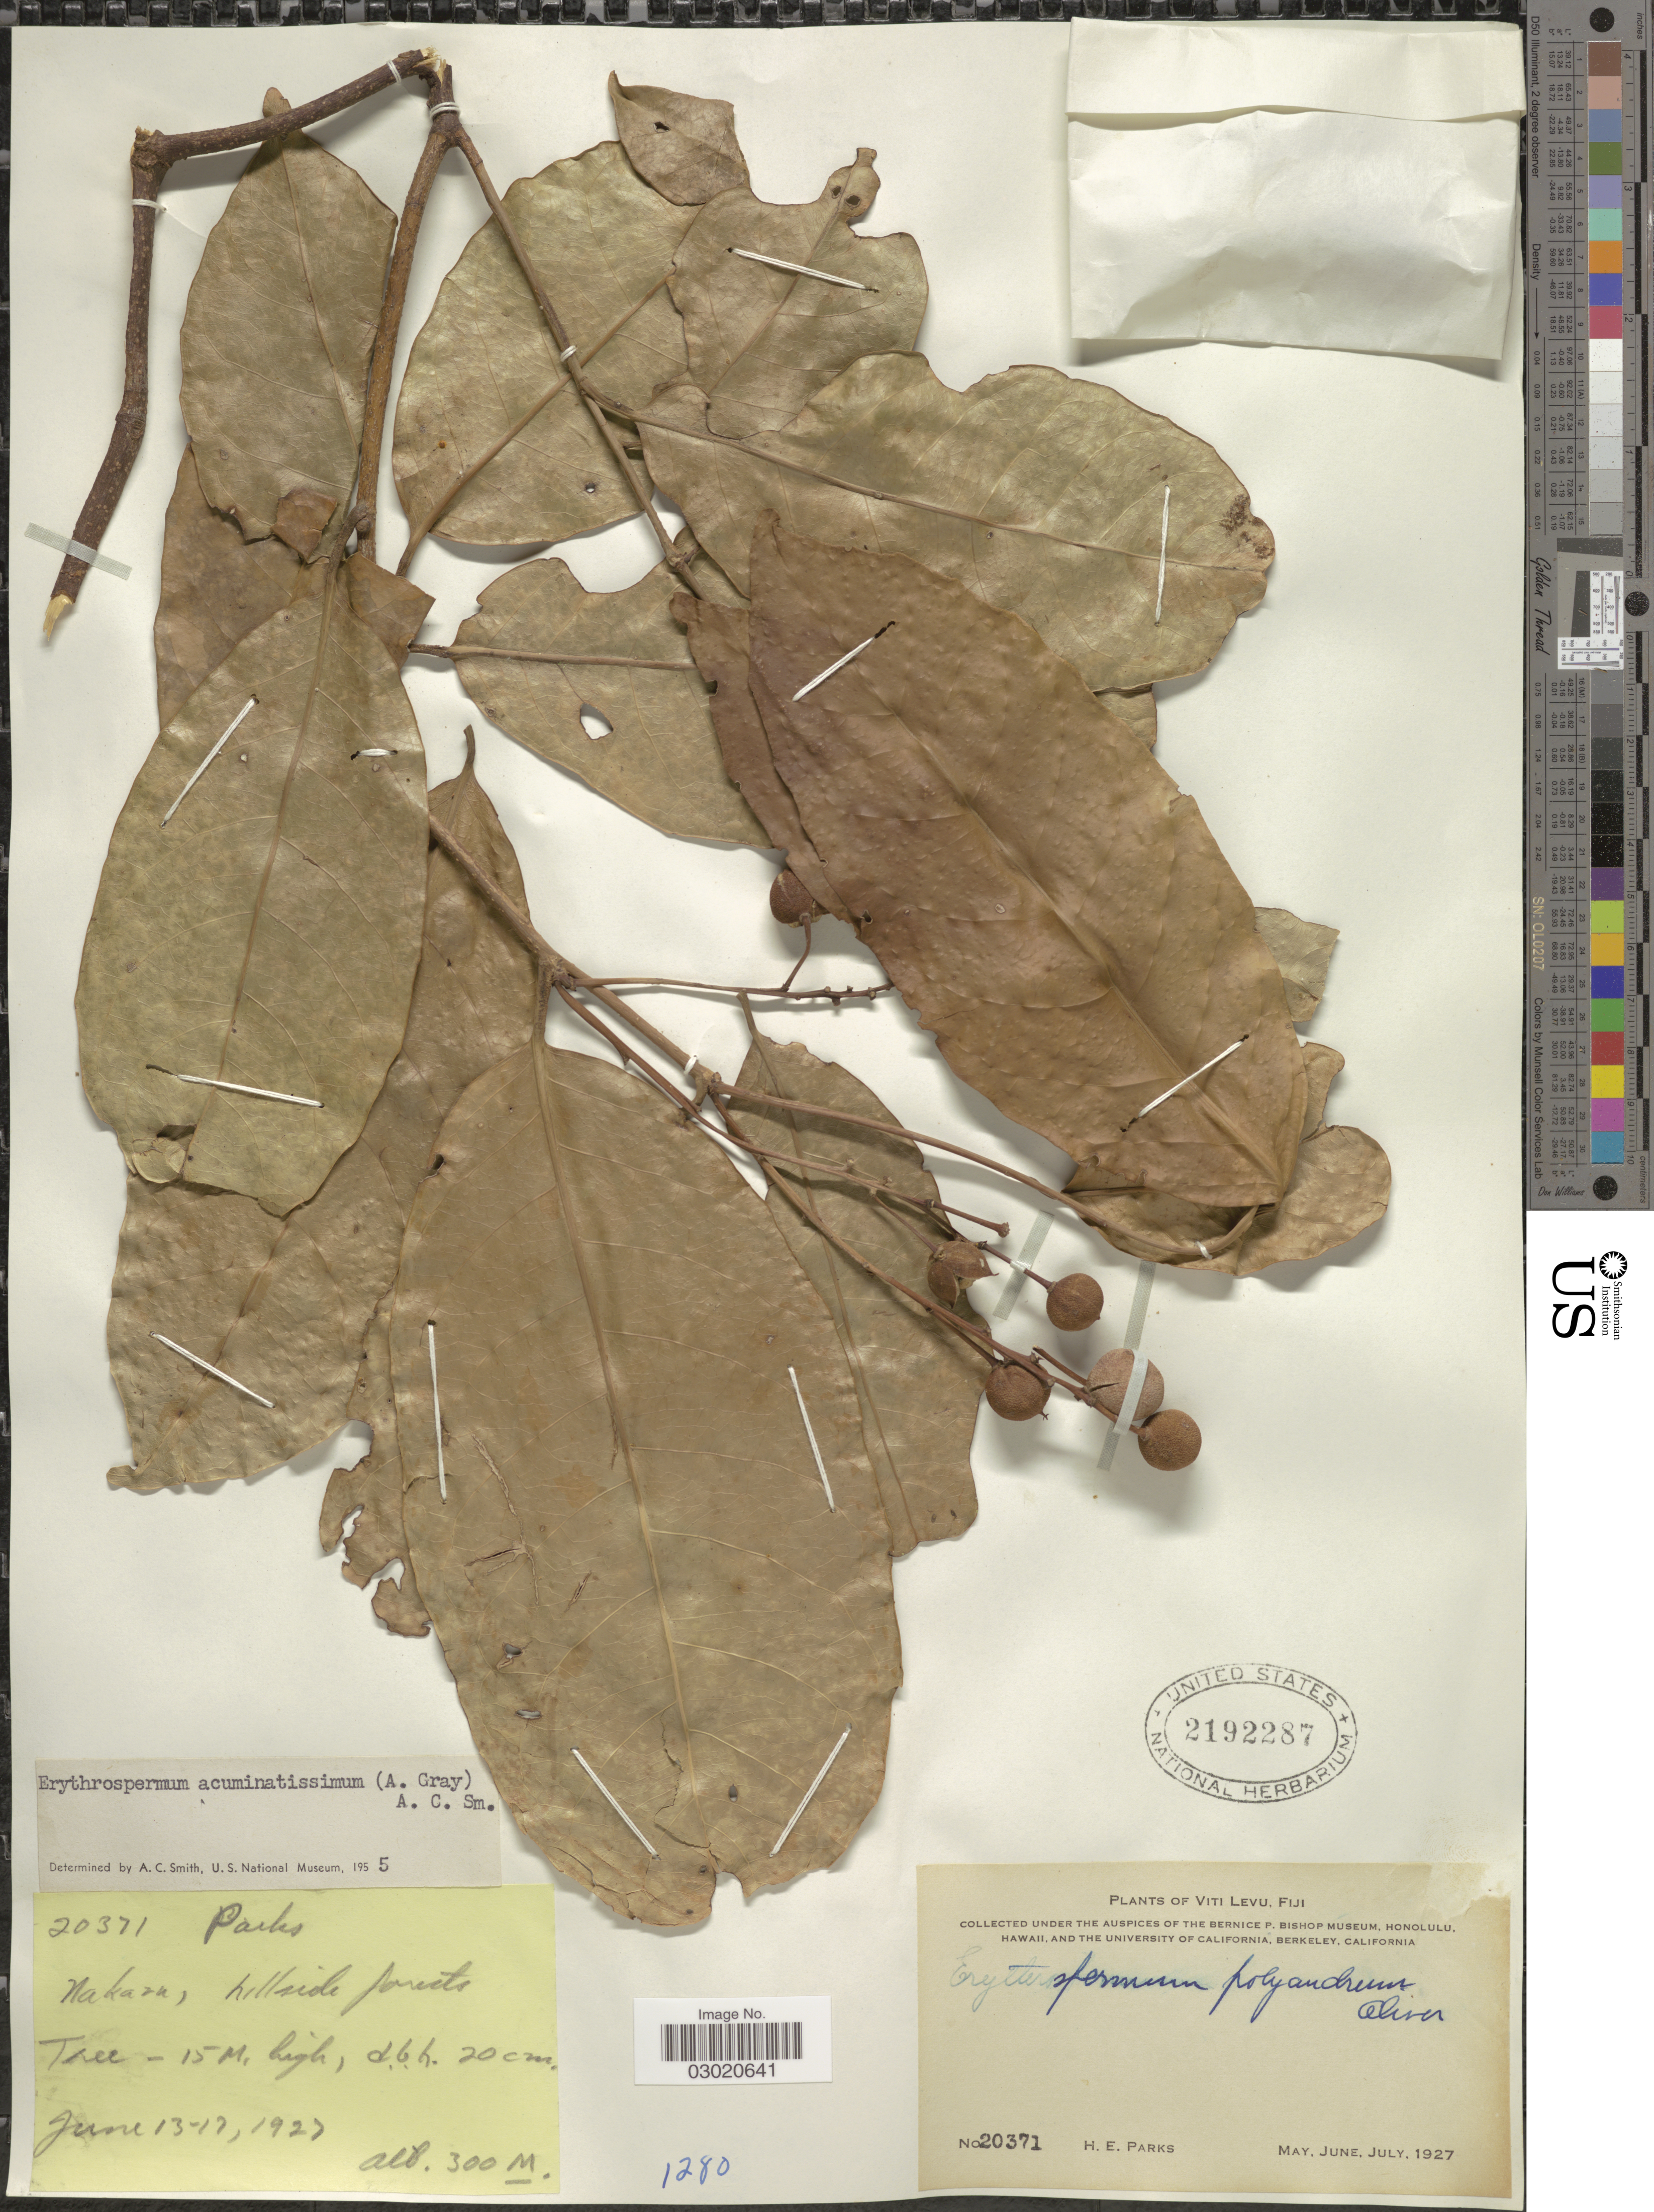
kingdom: Plantae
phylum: Tracheophyta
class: Magnoliopsida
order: Malpighiales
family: Achariaceae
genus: Erythrospermum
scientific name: Erythrospermum acuminatissimum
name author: (A. Gray) A.C. Sm.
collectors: H. E. Parks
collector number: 20371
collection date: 1927-06-13/1927-06-17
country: Fiji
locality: Viti Levu, Nakara.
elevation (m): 300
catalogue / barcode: US 2192287